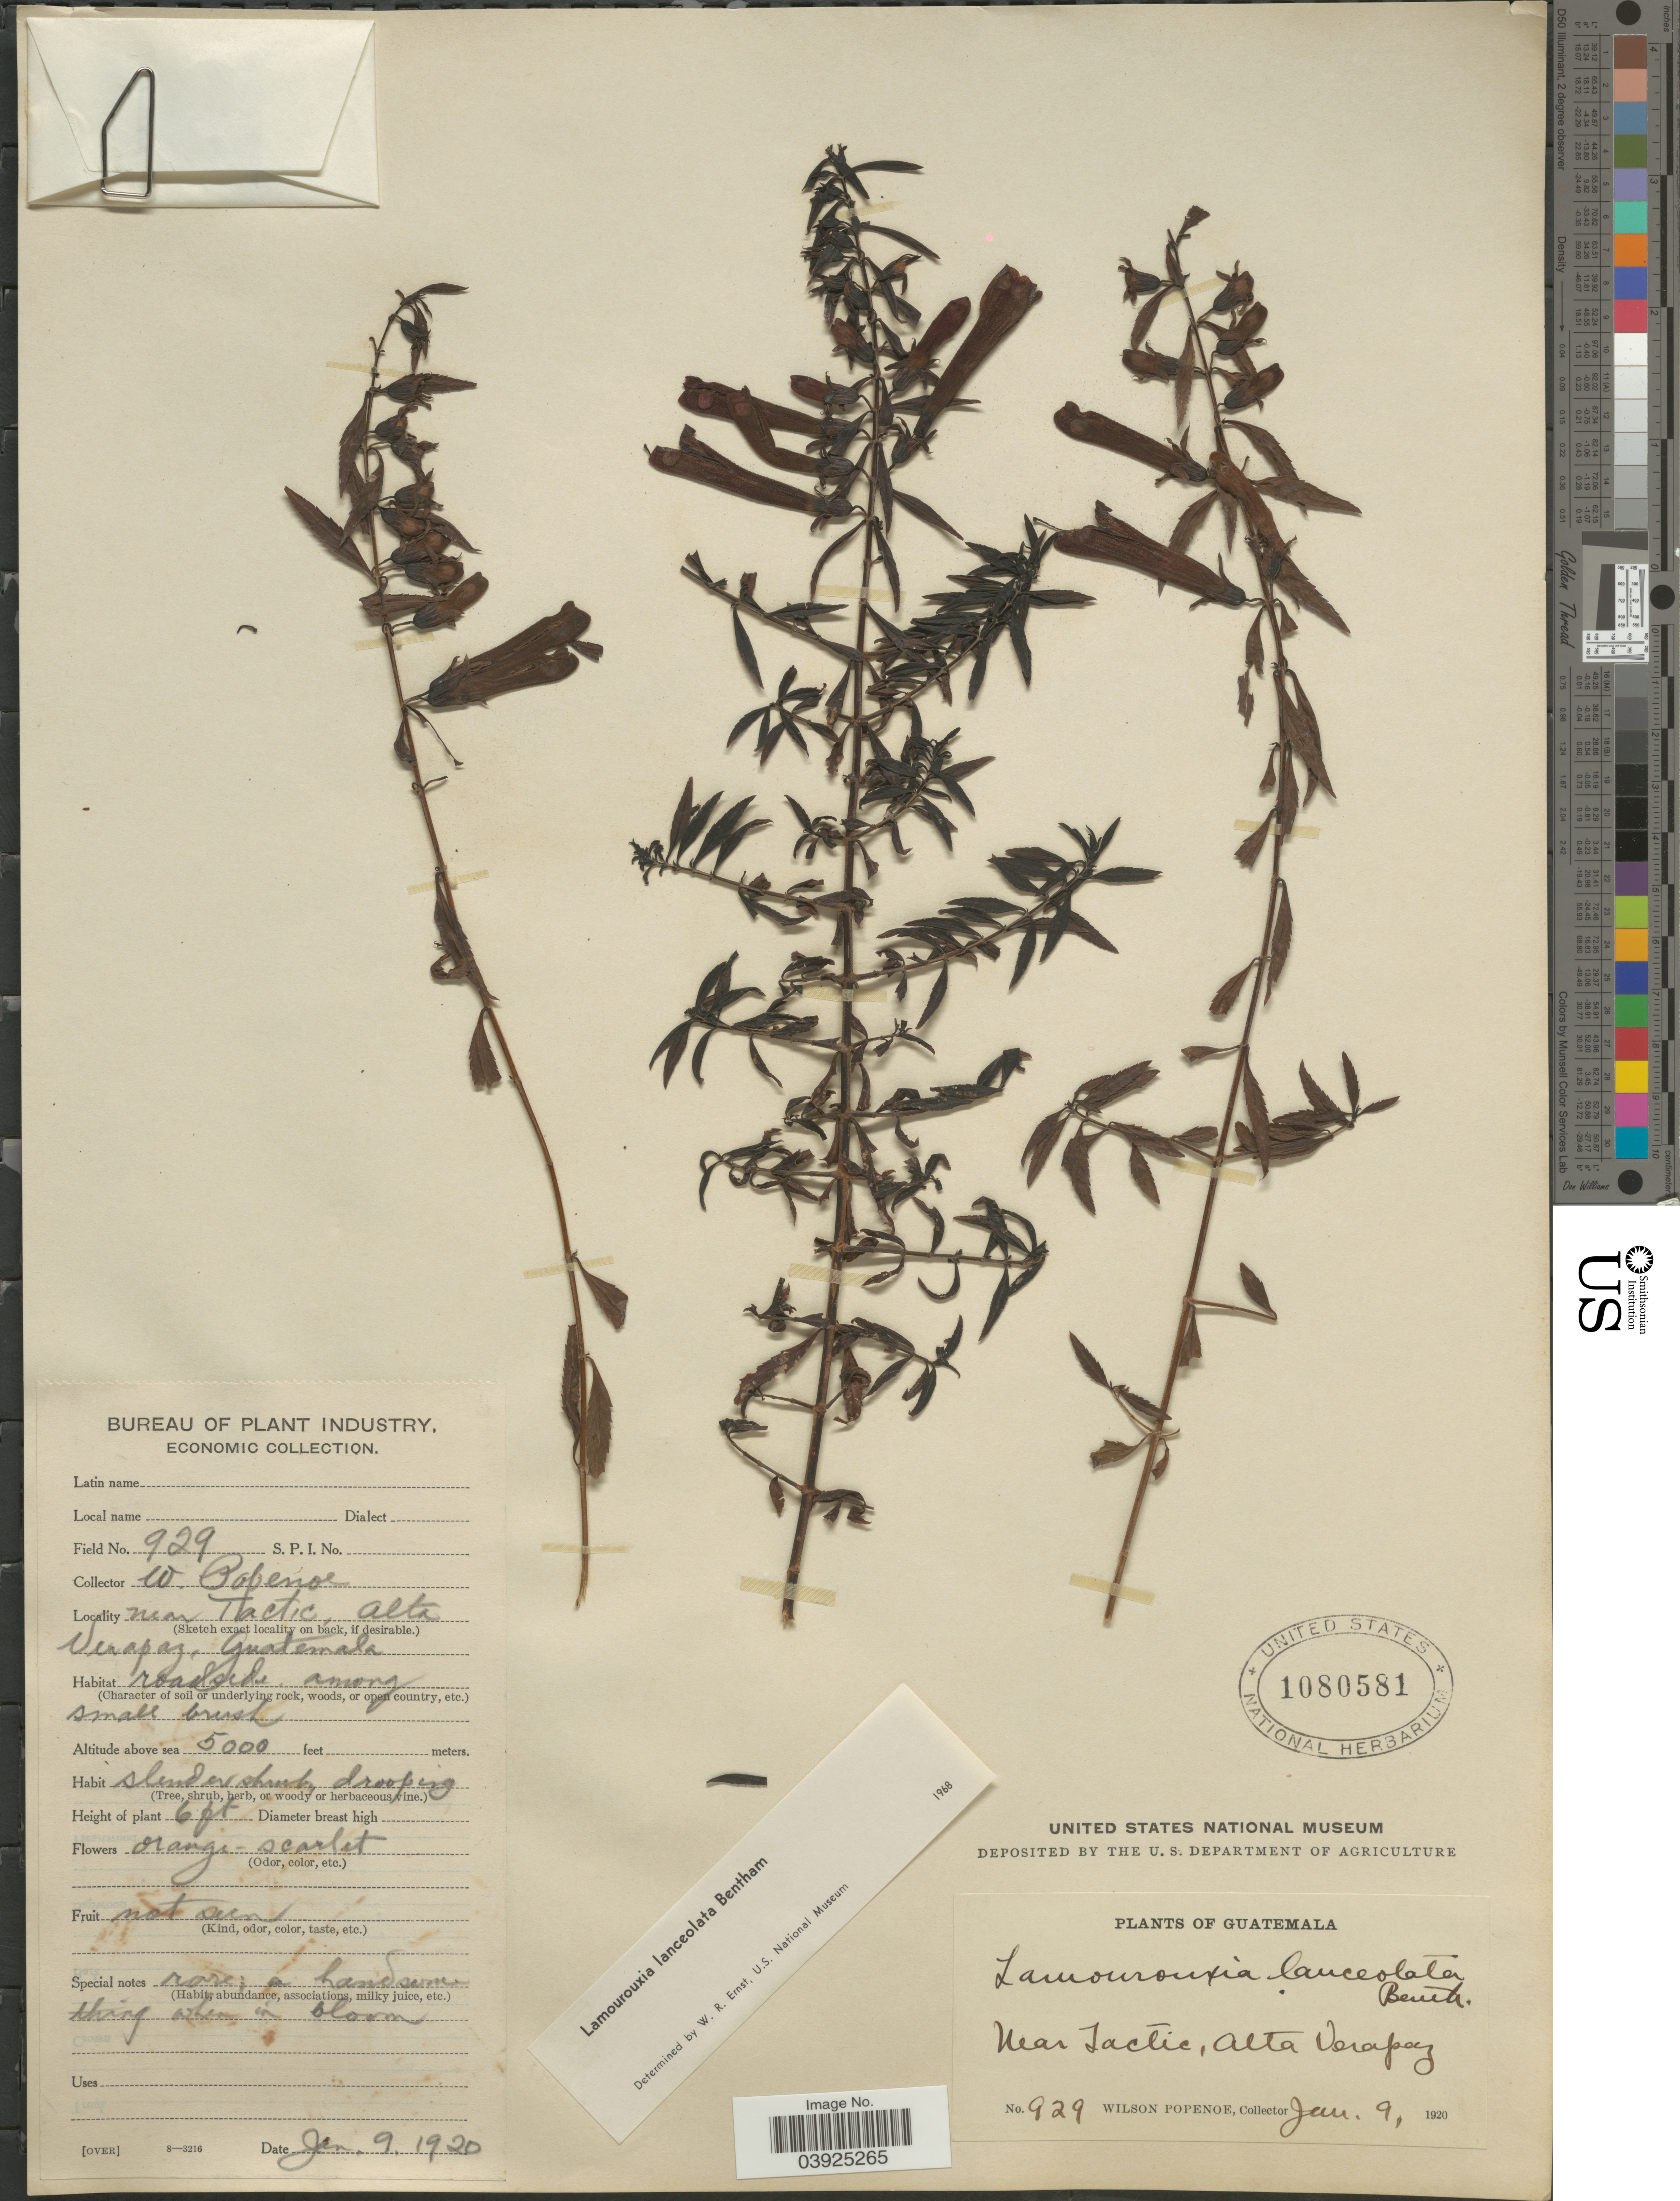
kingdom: Plantae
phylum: Tracheophyta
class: Magnoliopsida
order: Lamiales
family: Orobanchaceae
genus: Lamourouxia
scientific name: Lamourouxia lanceolata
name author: Benth.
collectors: F. Popenoe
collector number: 929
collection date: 1920-01-09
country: Guatemala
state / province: Alta Verapaz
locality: Near Tactic.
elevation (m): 1524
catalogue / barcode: US 1080581